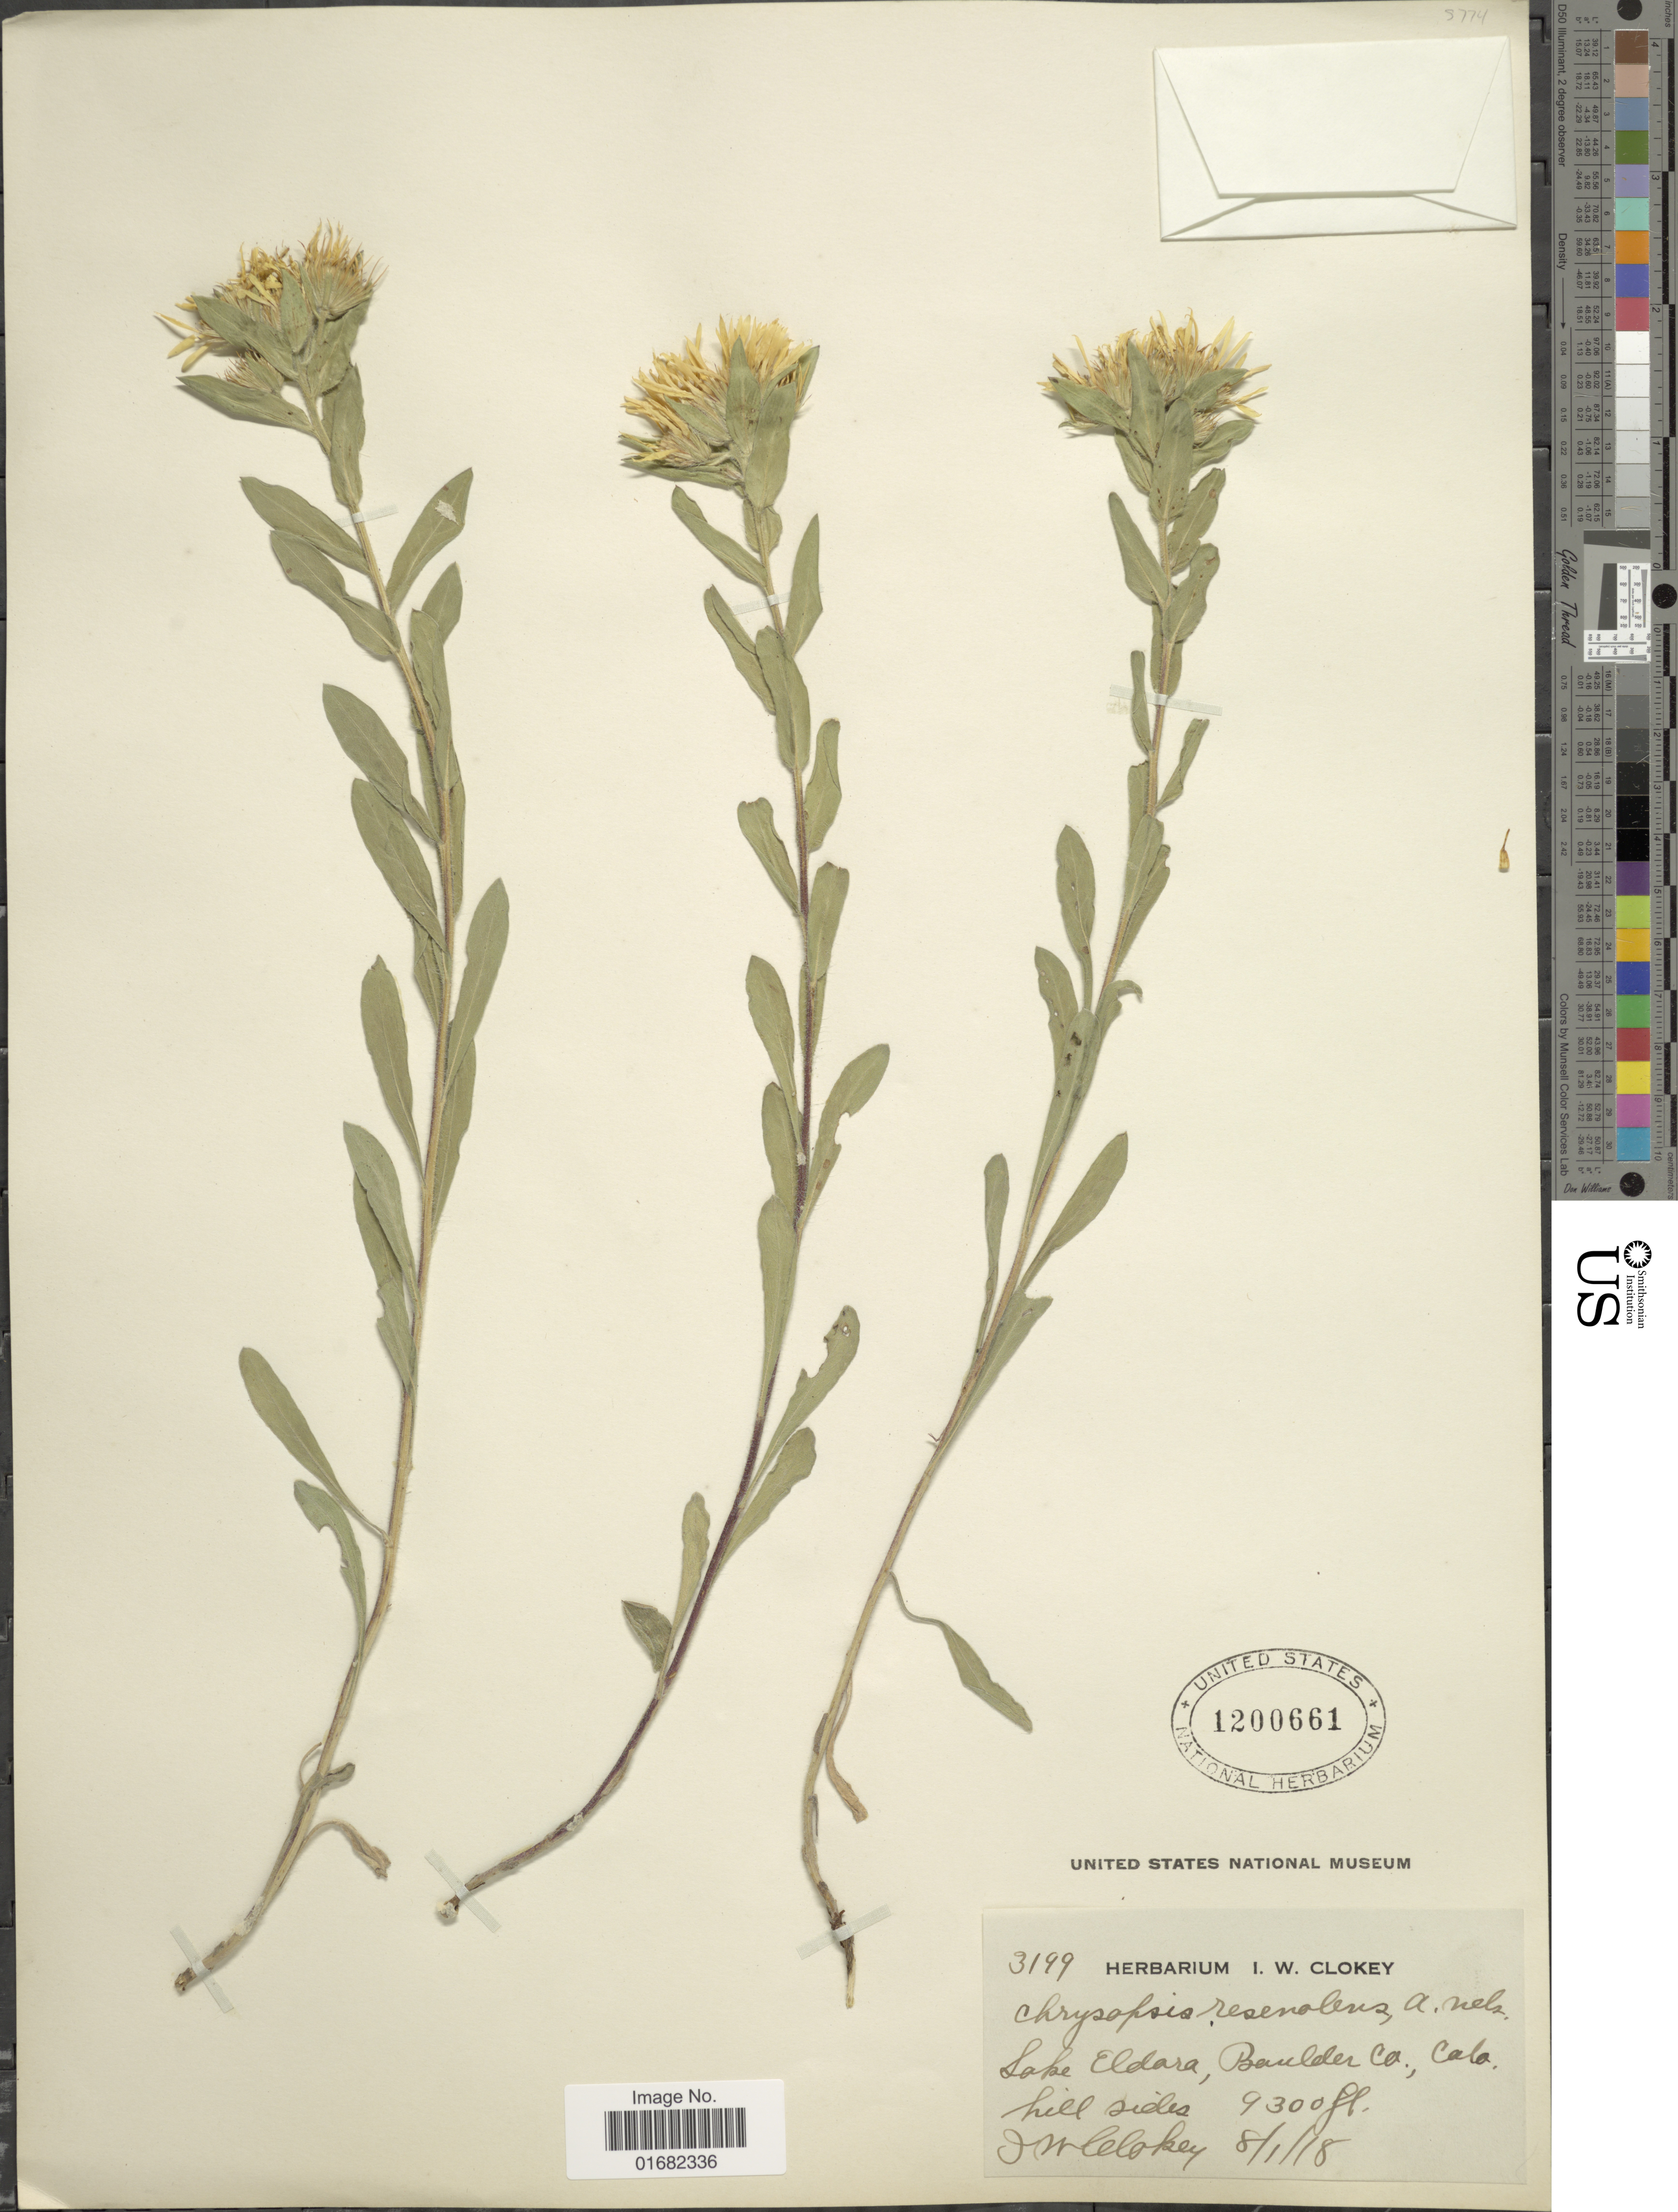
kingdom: Plantae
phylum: Tracheophyta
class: Magnoliopsida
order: Asterales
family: Asteraceae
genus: Heterotheca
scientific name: Heterotheca fulcrata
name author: (Greene) Shinners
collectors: I. W. Clokey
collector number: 3199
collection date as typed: Transcribed d/m/y: 1/7/18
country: United States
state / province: Colorado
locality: Lake Eldara, Boulder Co.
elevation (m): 2835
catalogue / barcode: US 1200661